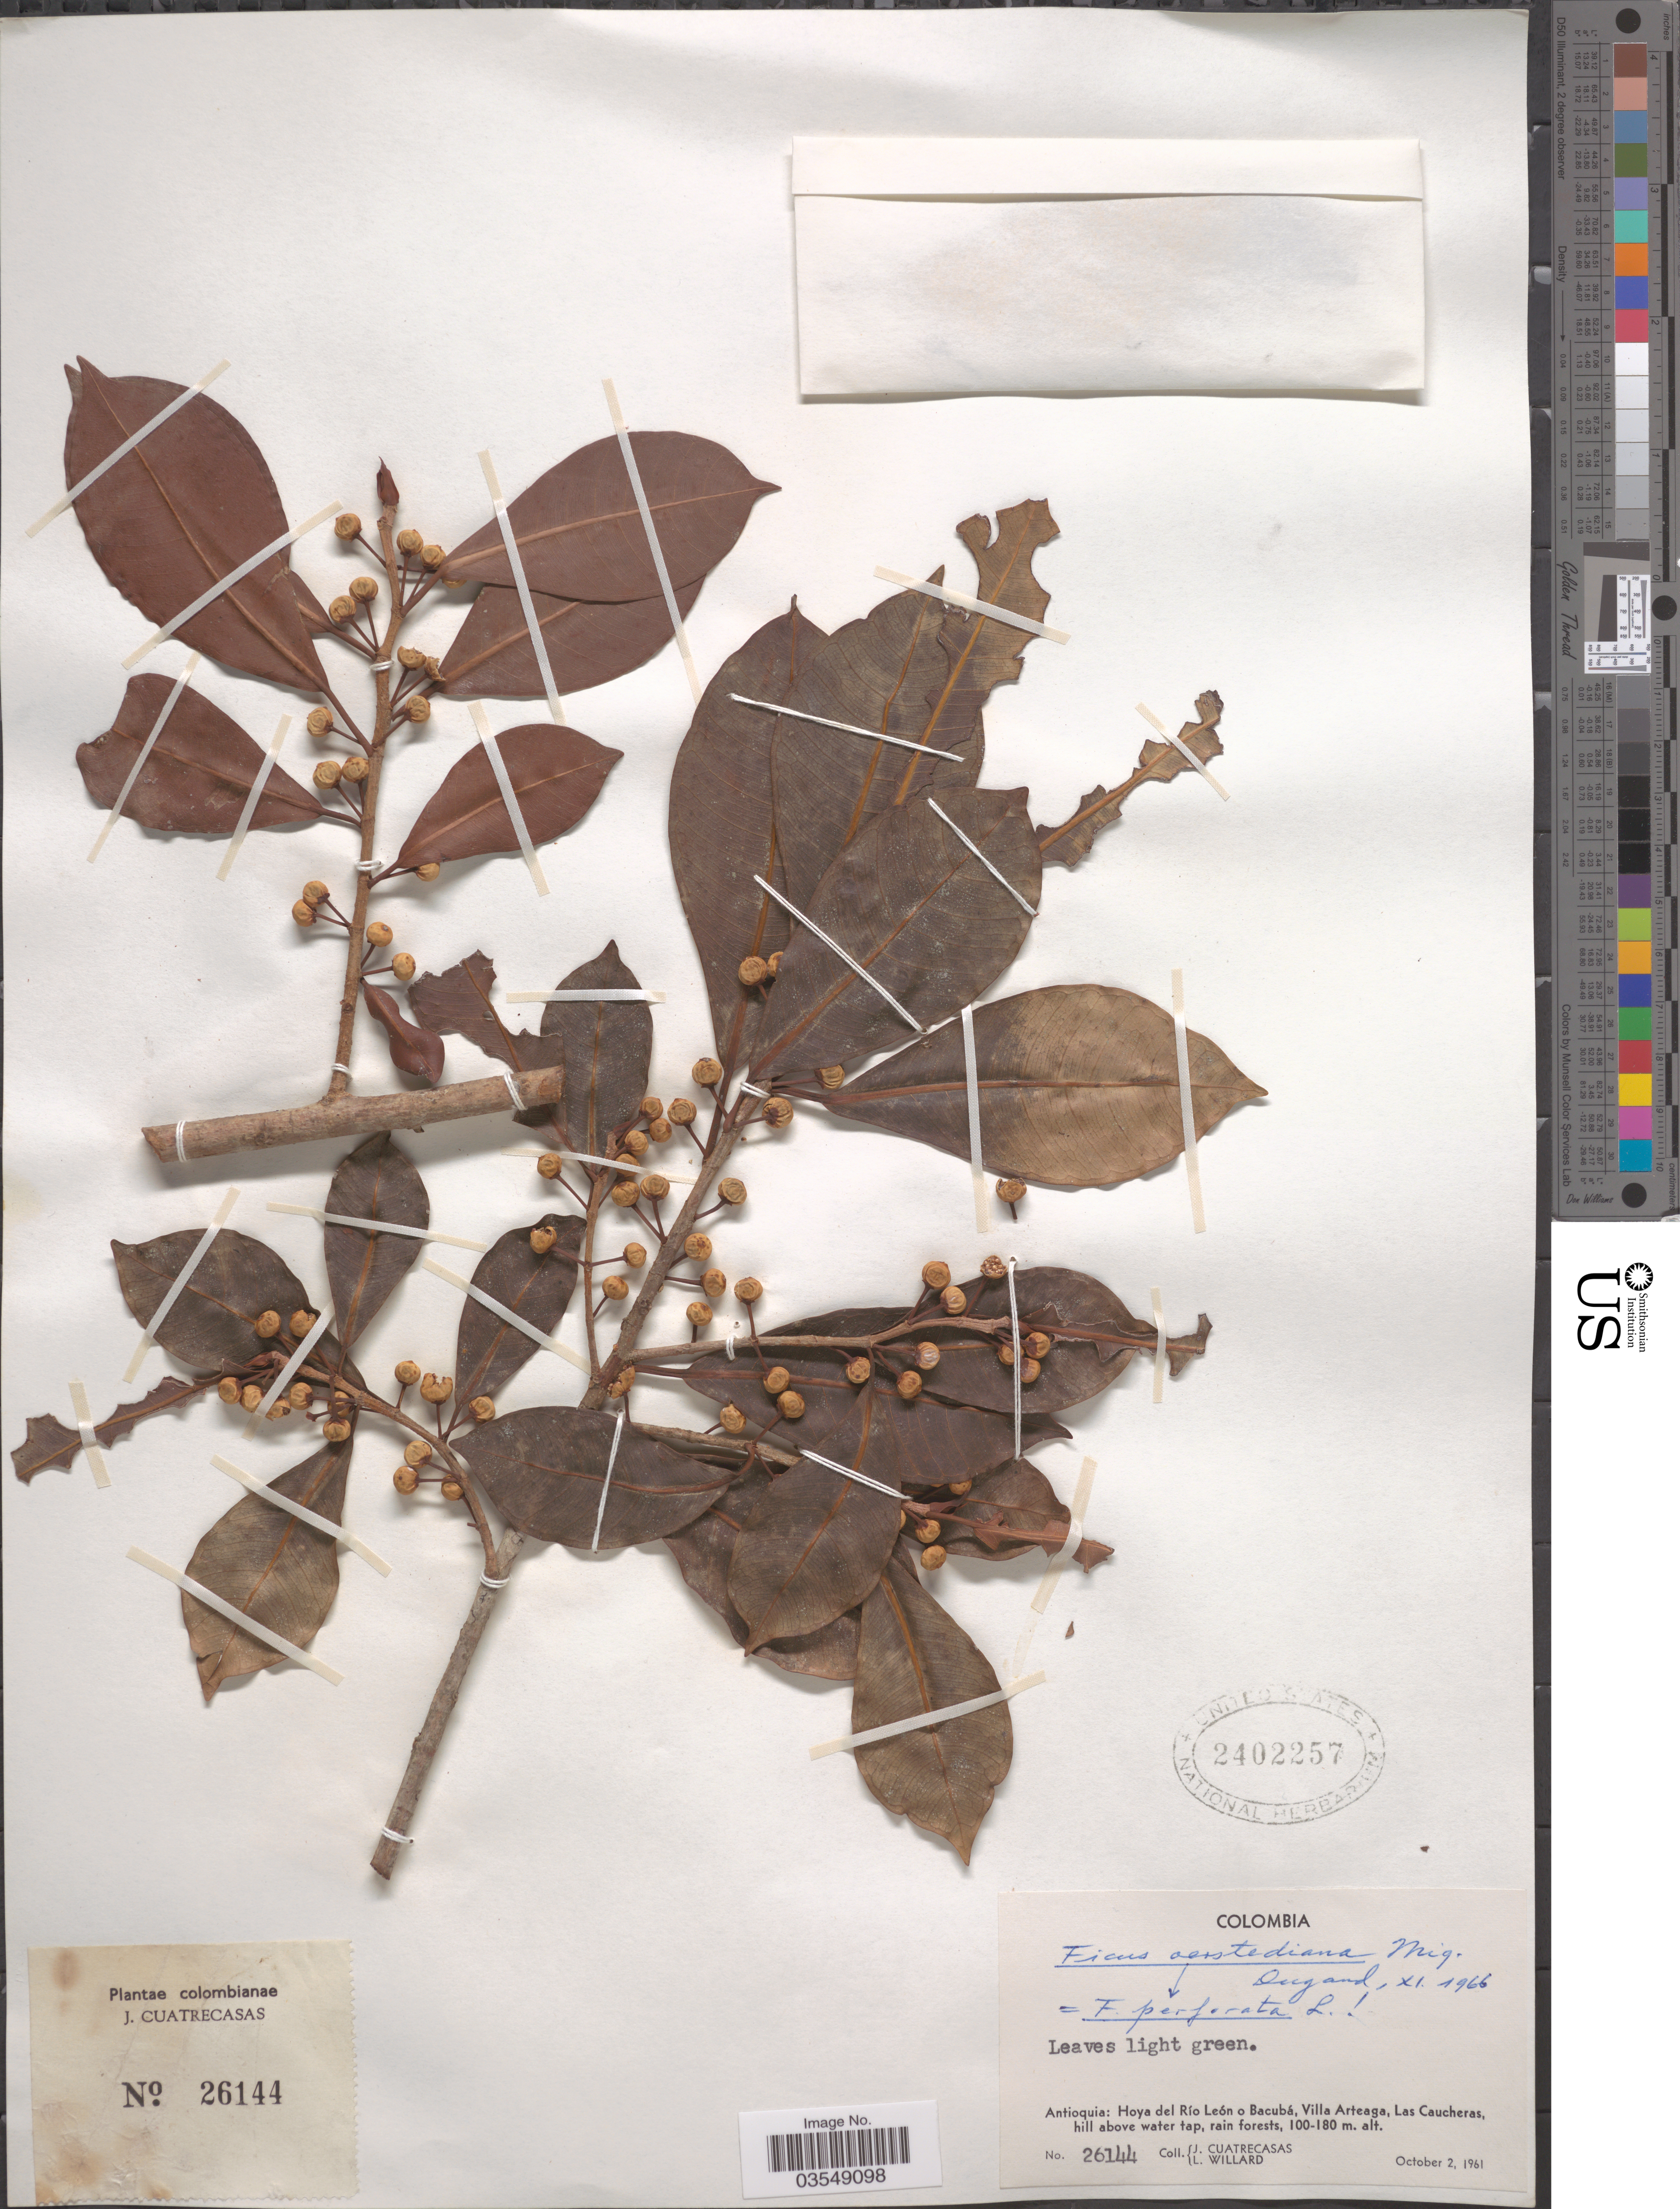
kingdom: Plantae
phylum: Tracheophyta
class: Magnoliopsida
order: Rosales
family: Moraceae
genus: Ficus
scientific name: Ficus americana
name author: Aubl.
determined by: Cardoso Pederneiras, L.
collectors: J. Cuatrecasas & L. Willard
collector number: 26144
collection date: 1961-10-02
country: Colombia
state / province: Antioquia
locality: Hoya del Río León o Bacubá, Villa Arteaga, Las Caucheras, hill above water tap.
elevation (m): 100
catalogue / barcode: US 2402257